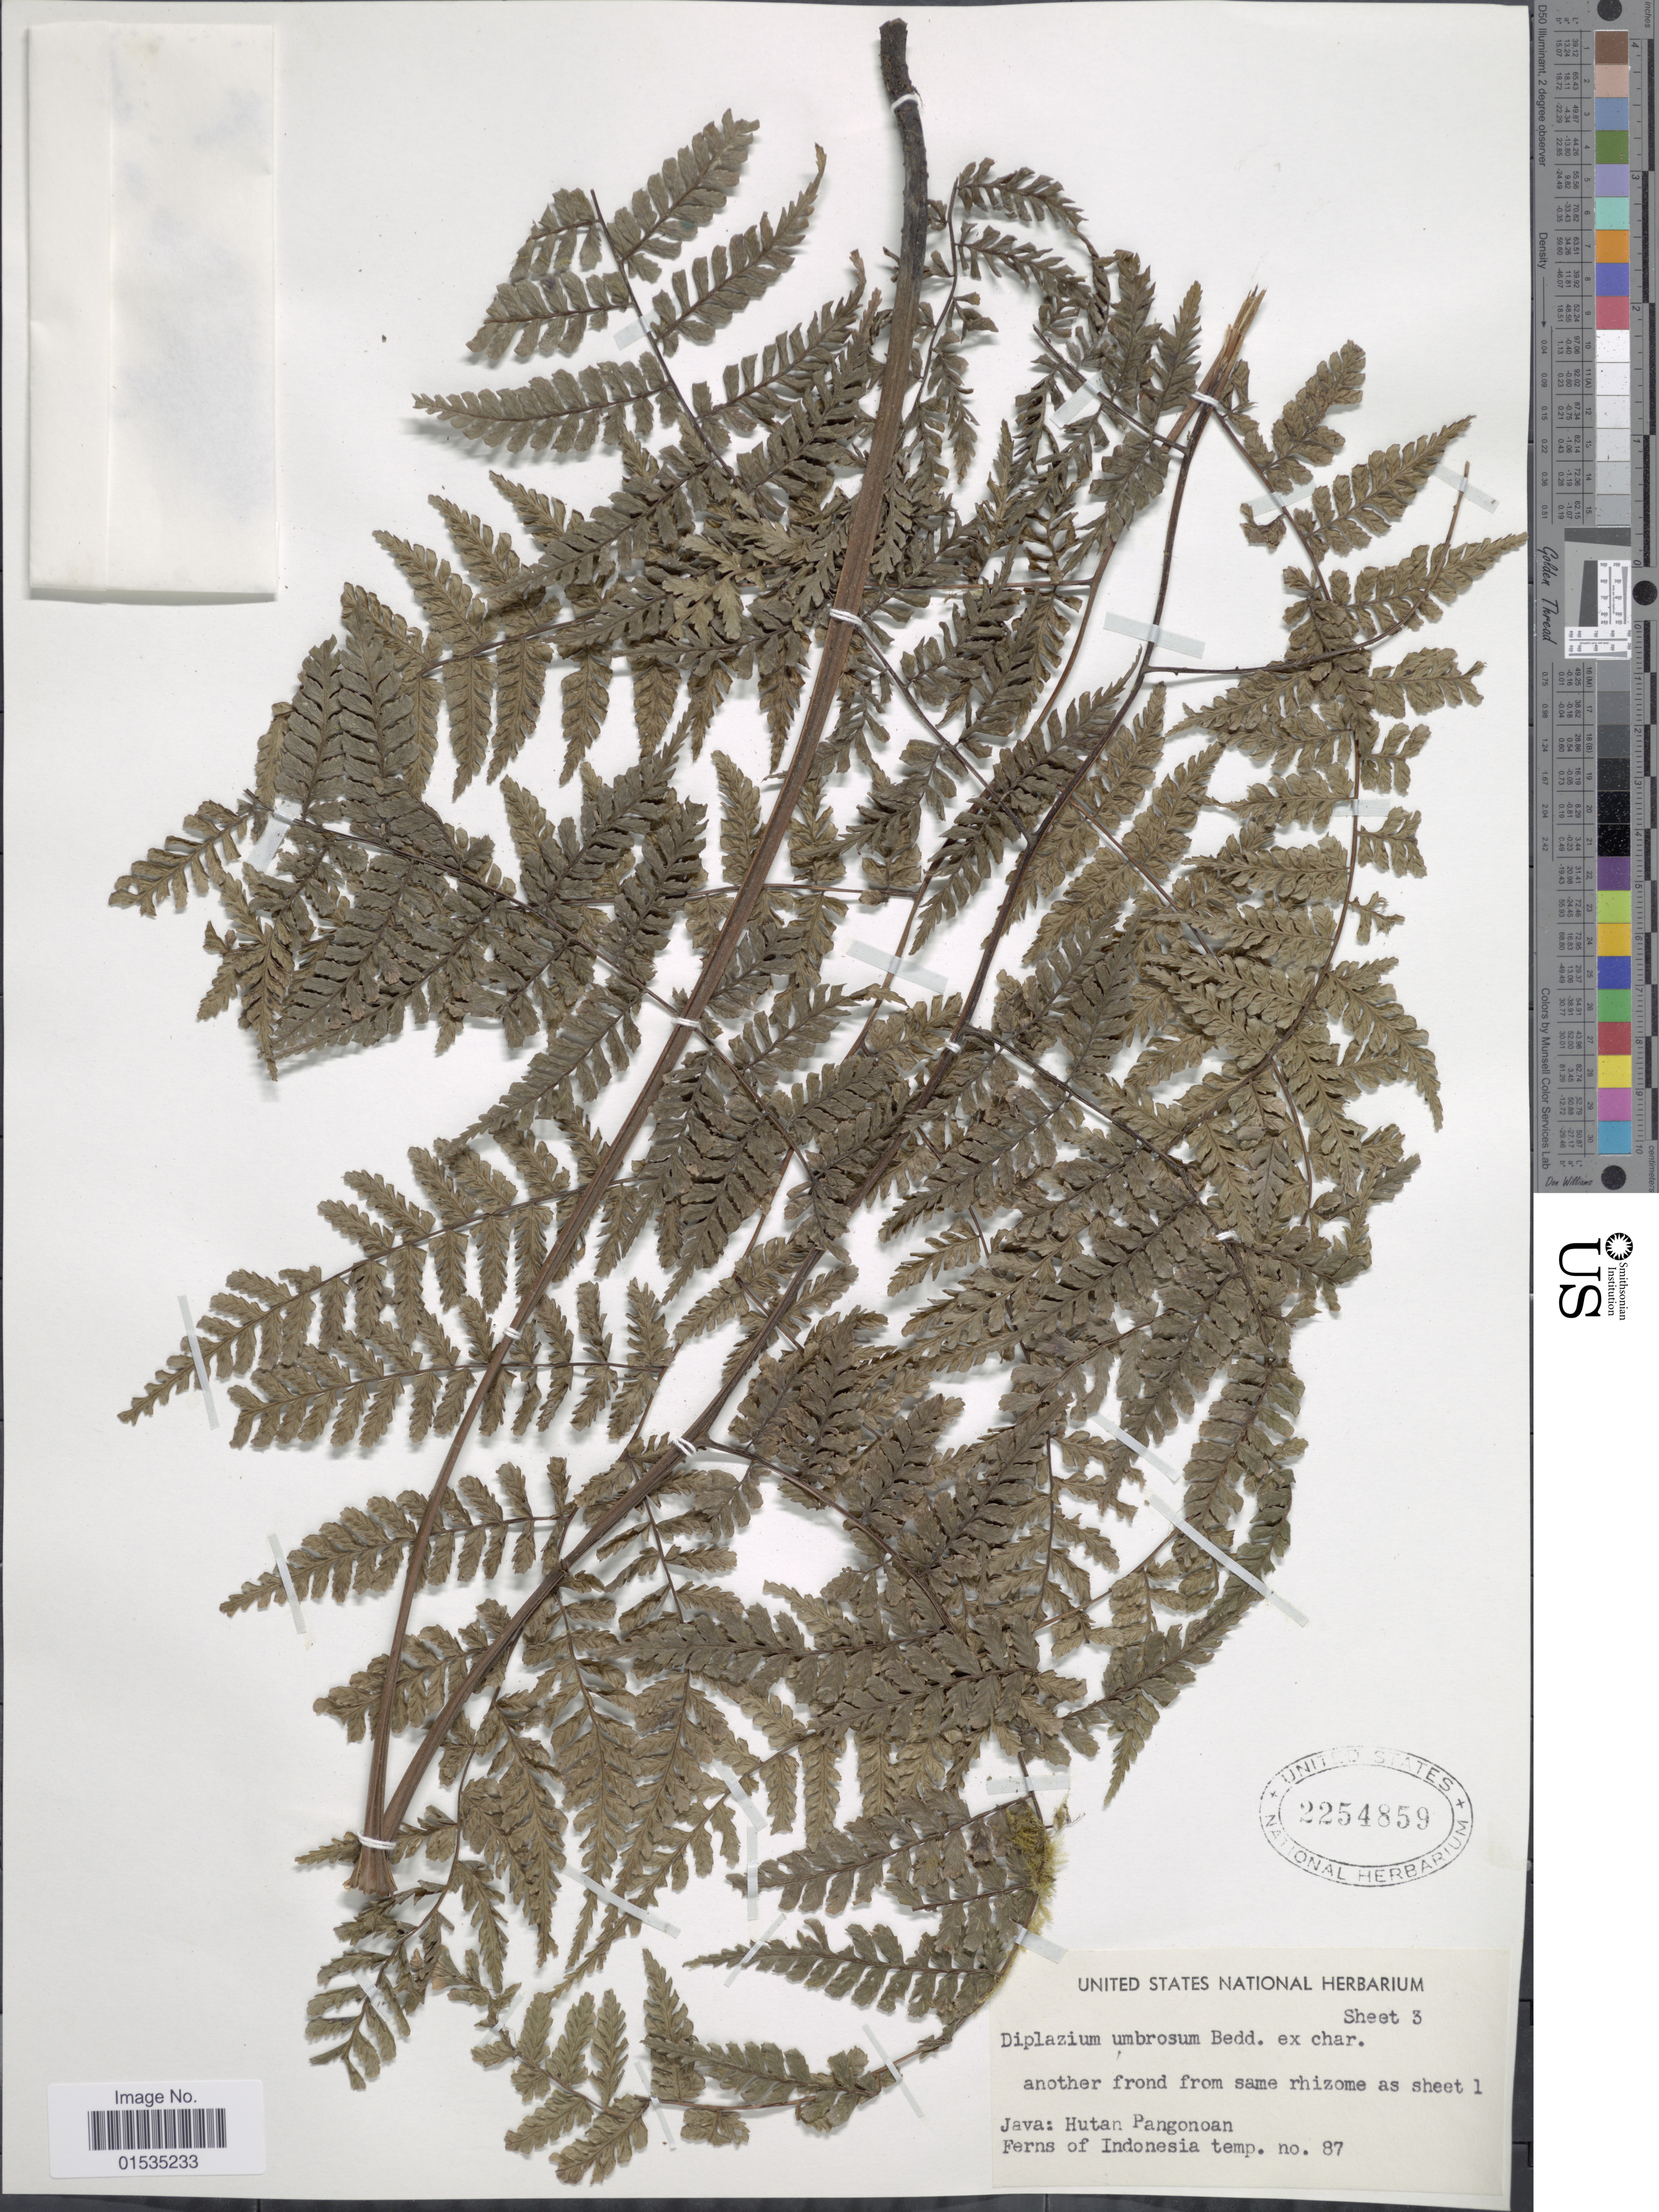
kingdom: Plantae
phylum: Tracheophyta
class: Polypodiopsida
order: Polypodiales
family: Athyriaceae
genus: Diplazium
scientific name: Diplazium umbrosum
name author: Willd.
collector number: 87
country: Indonesia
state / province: Java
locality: Hutan Pangonoan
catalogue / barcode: US 2254859